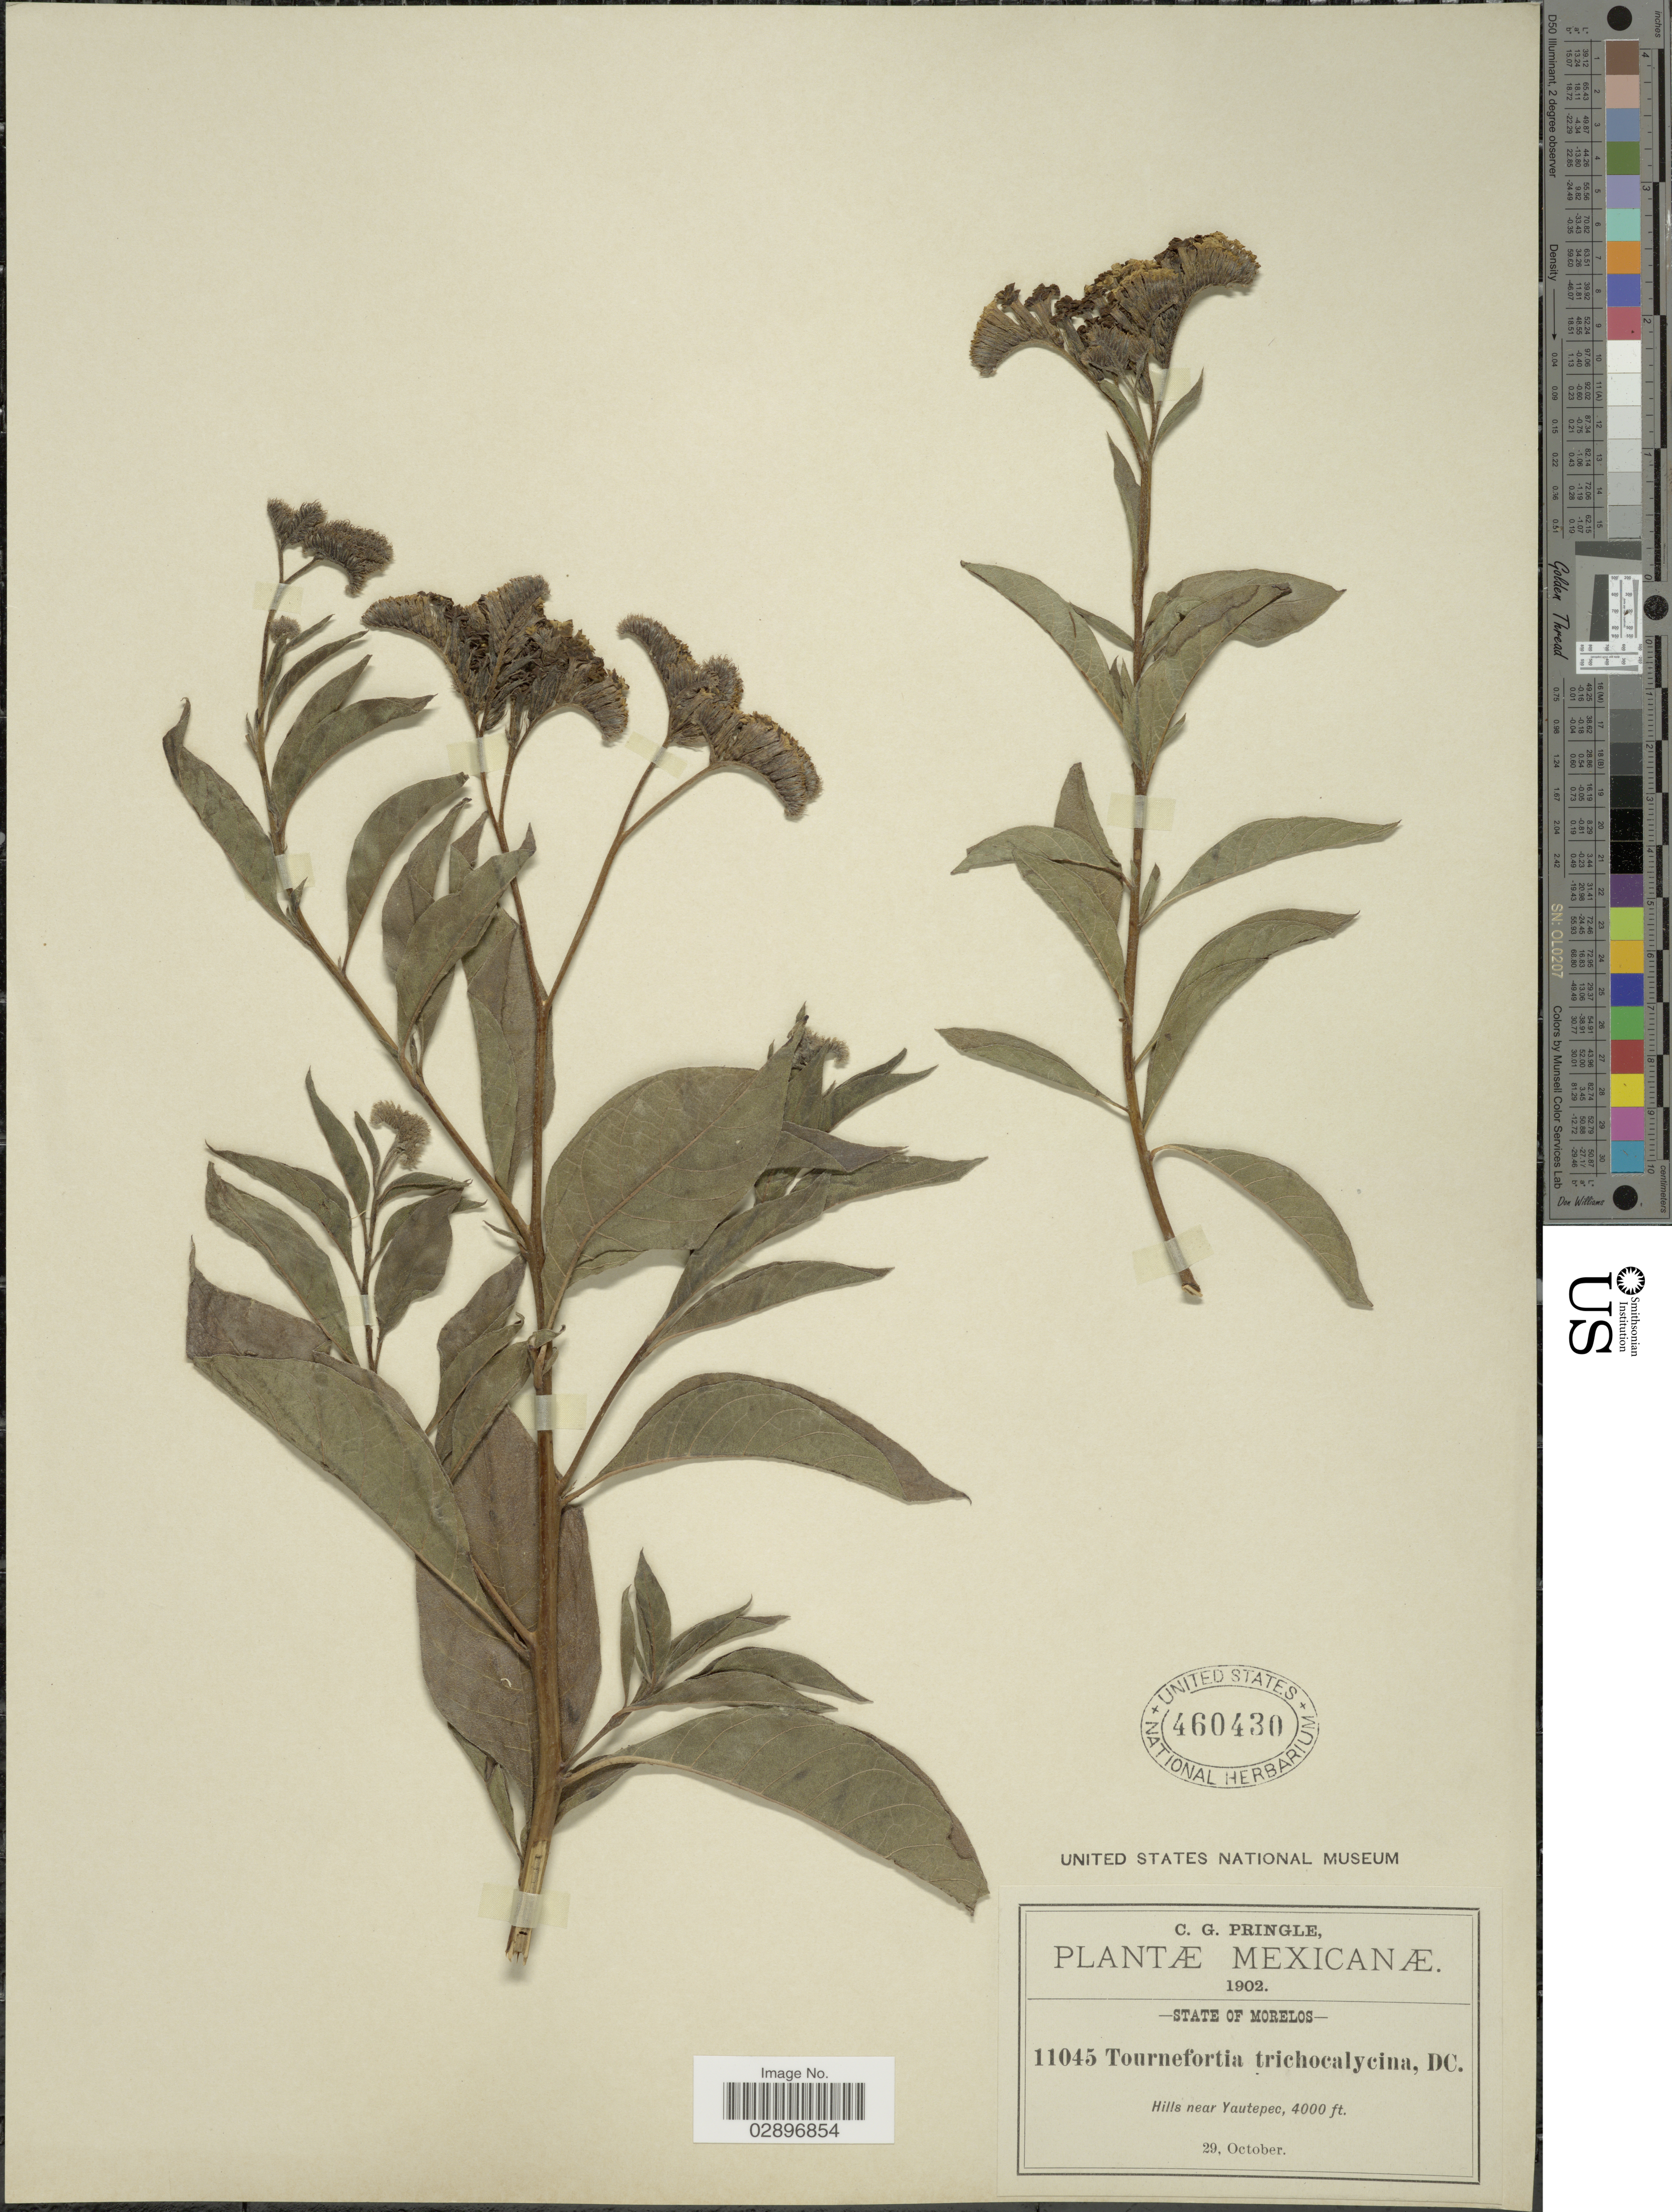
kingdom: Plantae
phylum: Tracheophyta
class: Magnoliopsida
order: Boraginales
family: Heliotropiaceae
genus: Tournefortia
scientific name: Tournefortia trichocalycina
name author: A. DC.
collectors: C. G. Pringle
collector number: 11045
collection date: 1902-10-29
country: Mexico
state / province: Morelos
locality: Hills near Yautepec.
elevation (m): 1219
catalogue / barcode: US 460430